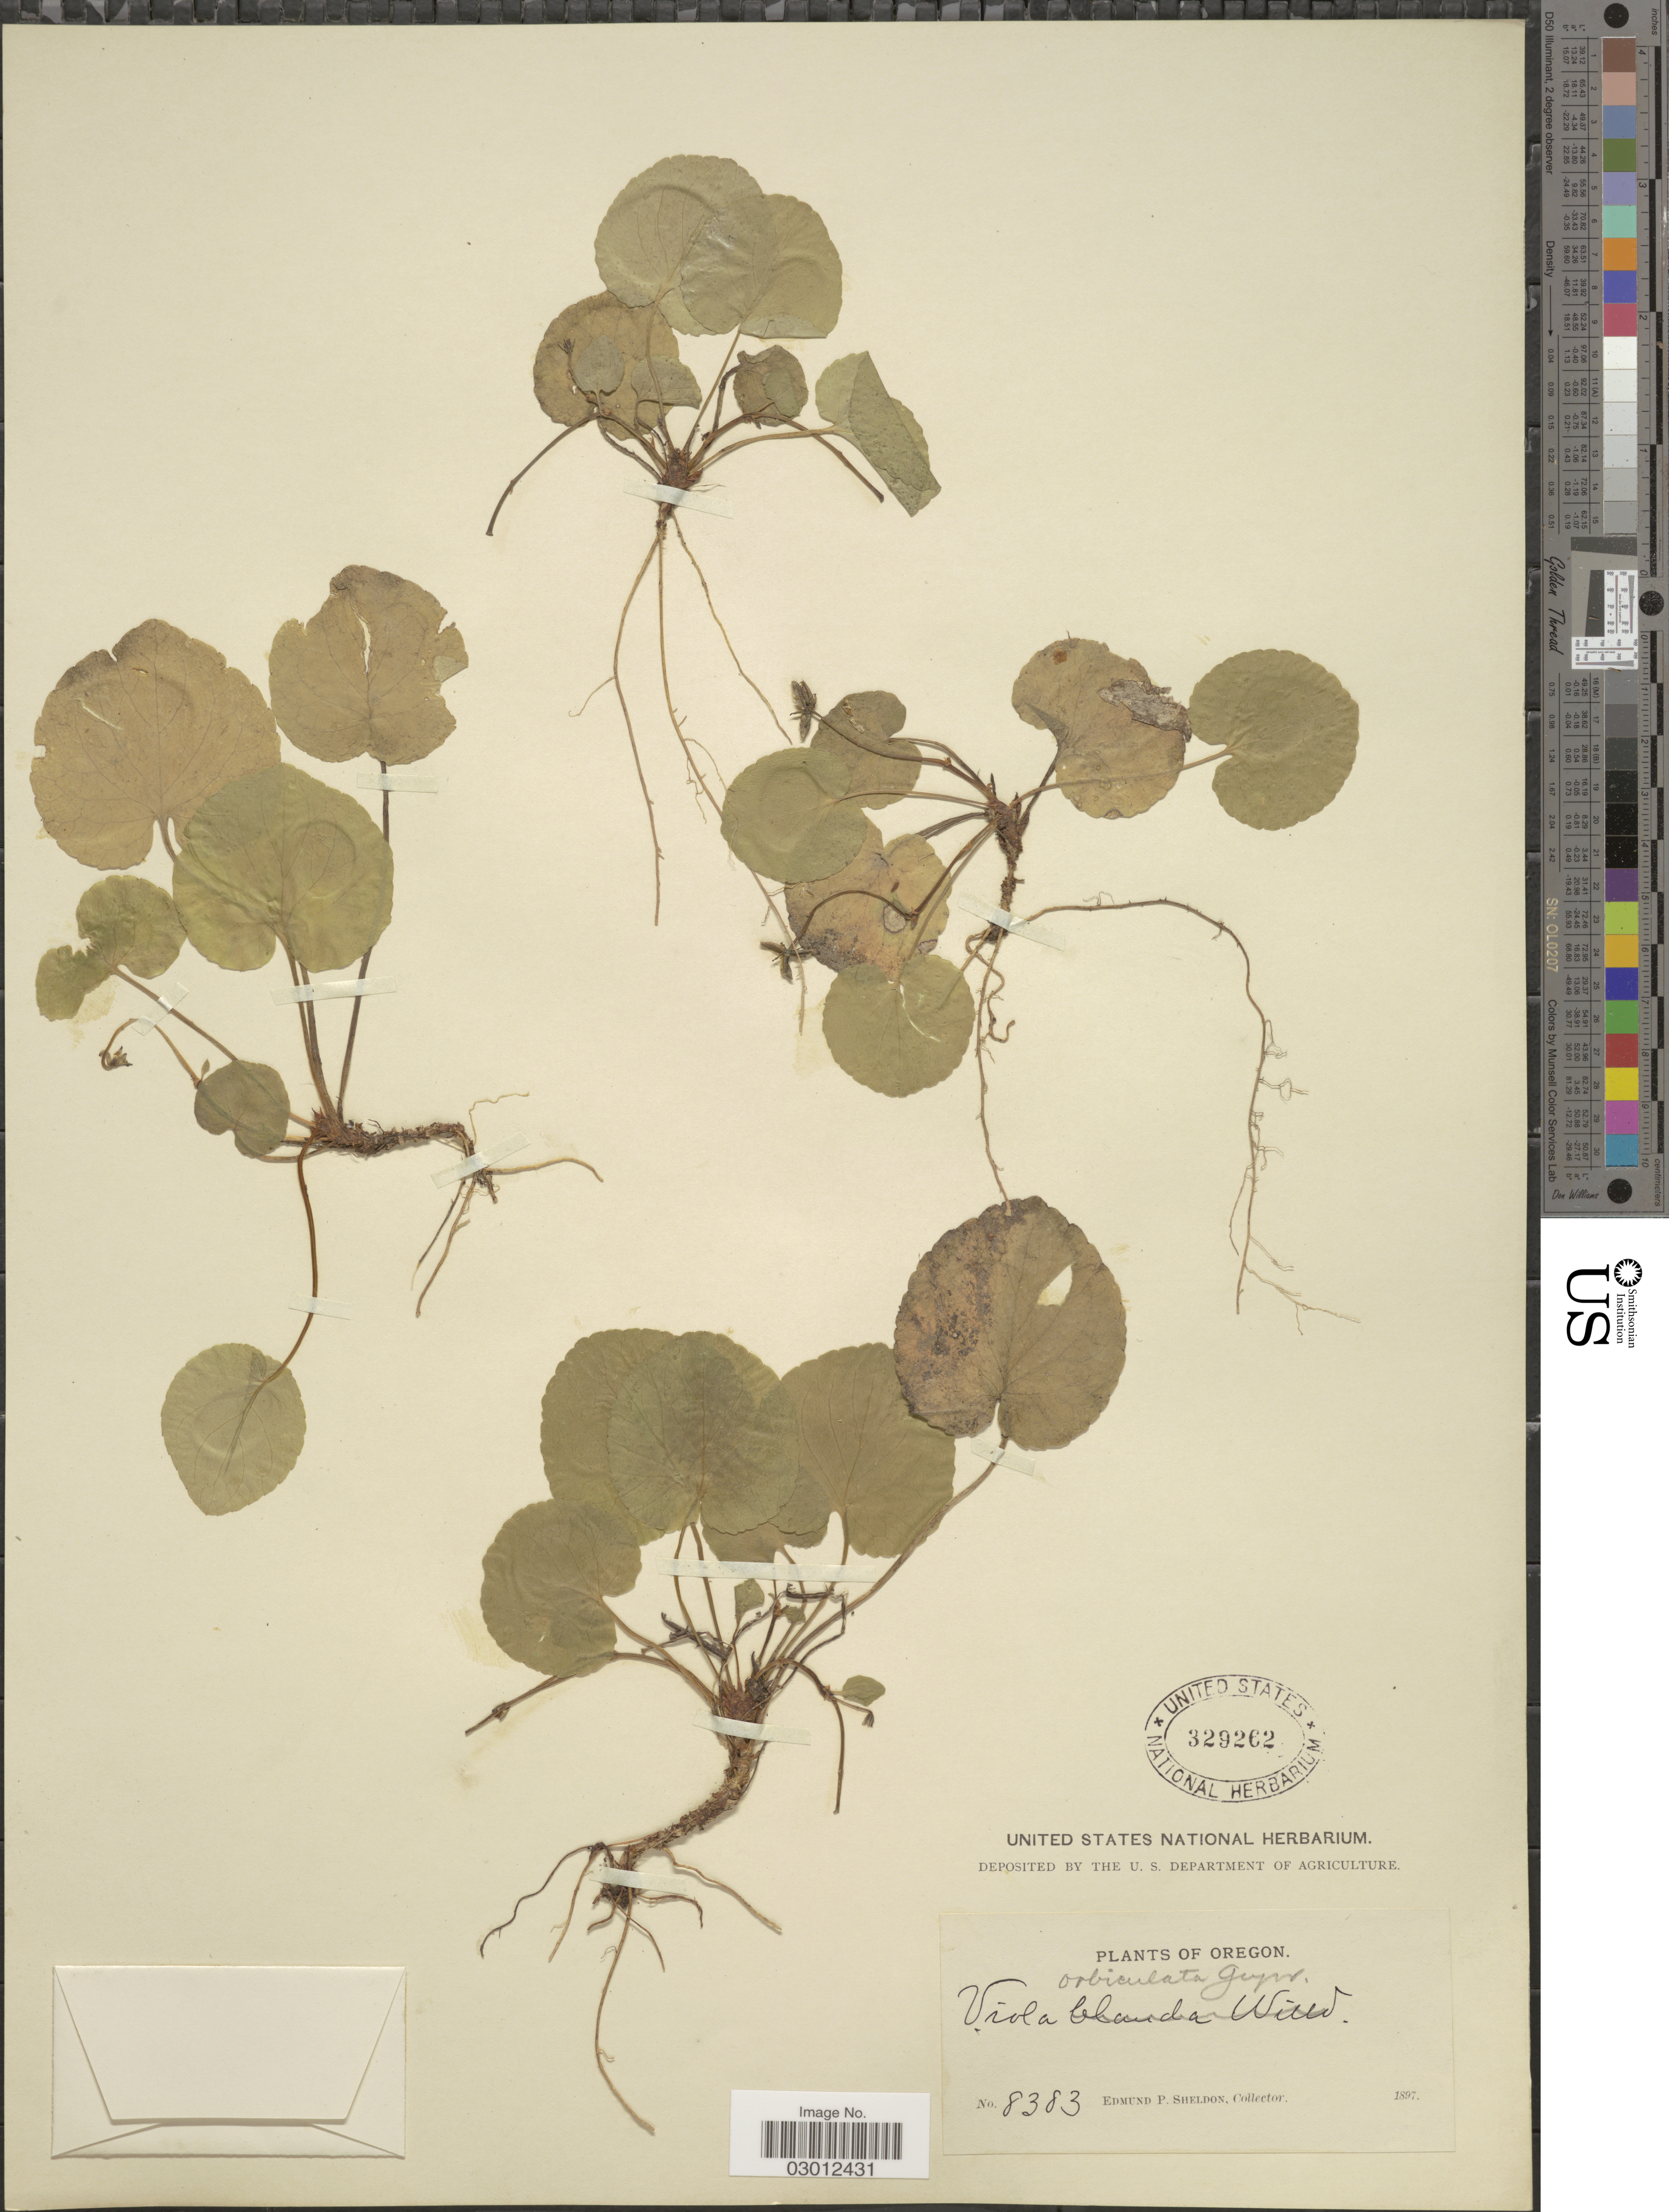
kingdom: Plantae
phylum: Tracheophyta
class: Magnoliopsida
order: Malpighiales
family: Violaceae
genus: Viola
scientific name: Viola orbiculata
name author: Geyer ex Hook.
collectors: E. P. Sheldon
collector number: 8383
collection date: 1897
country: United States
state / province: Oregon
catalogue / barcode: US 329262